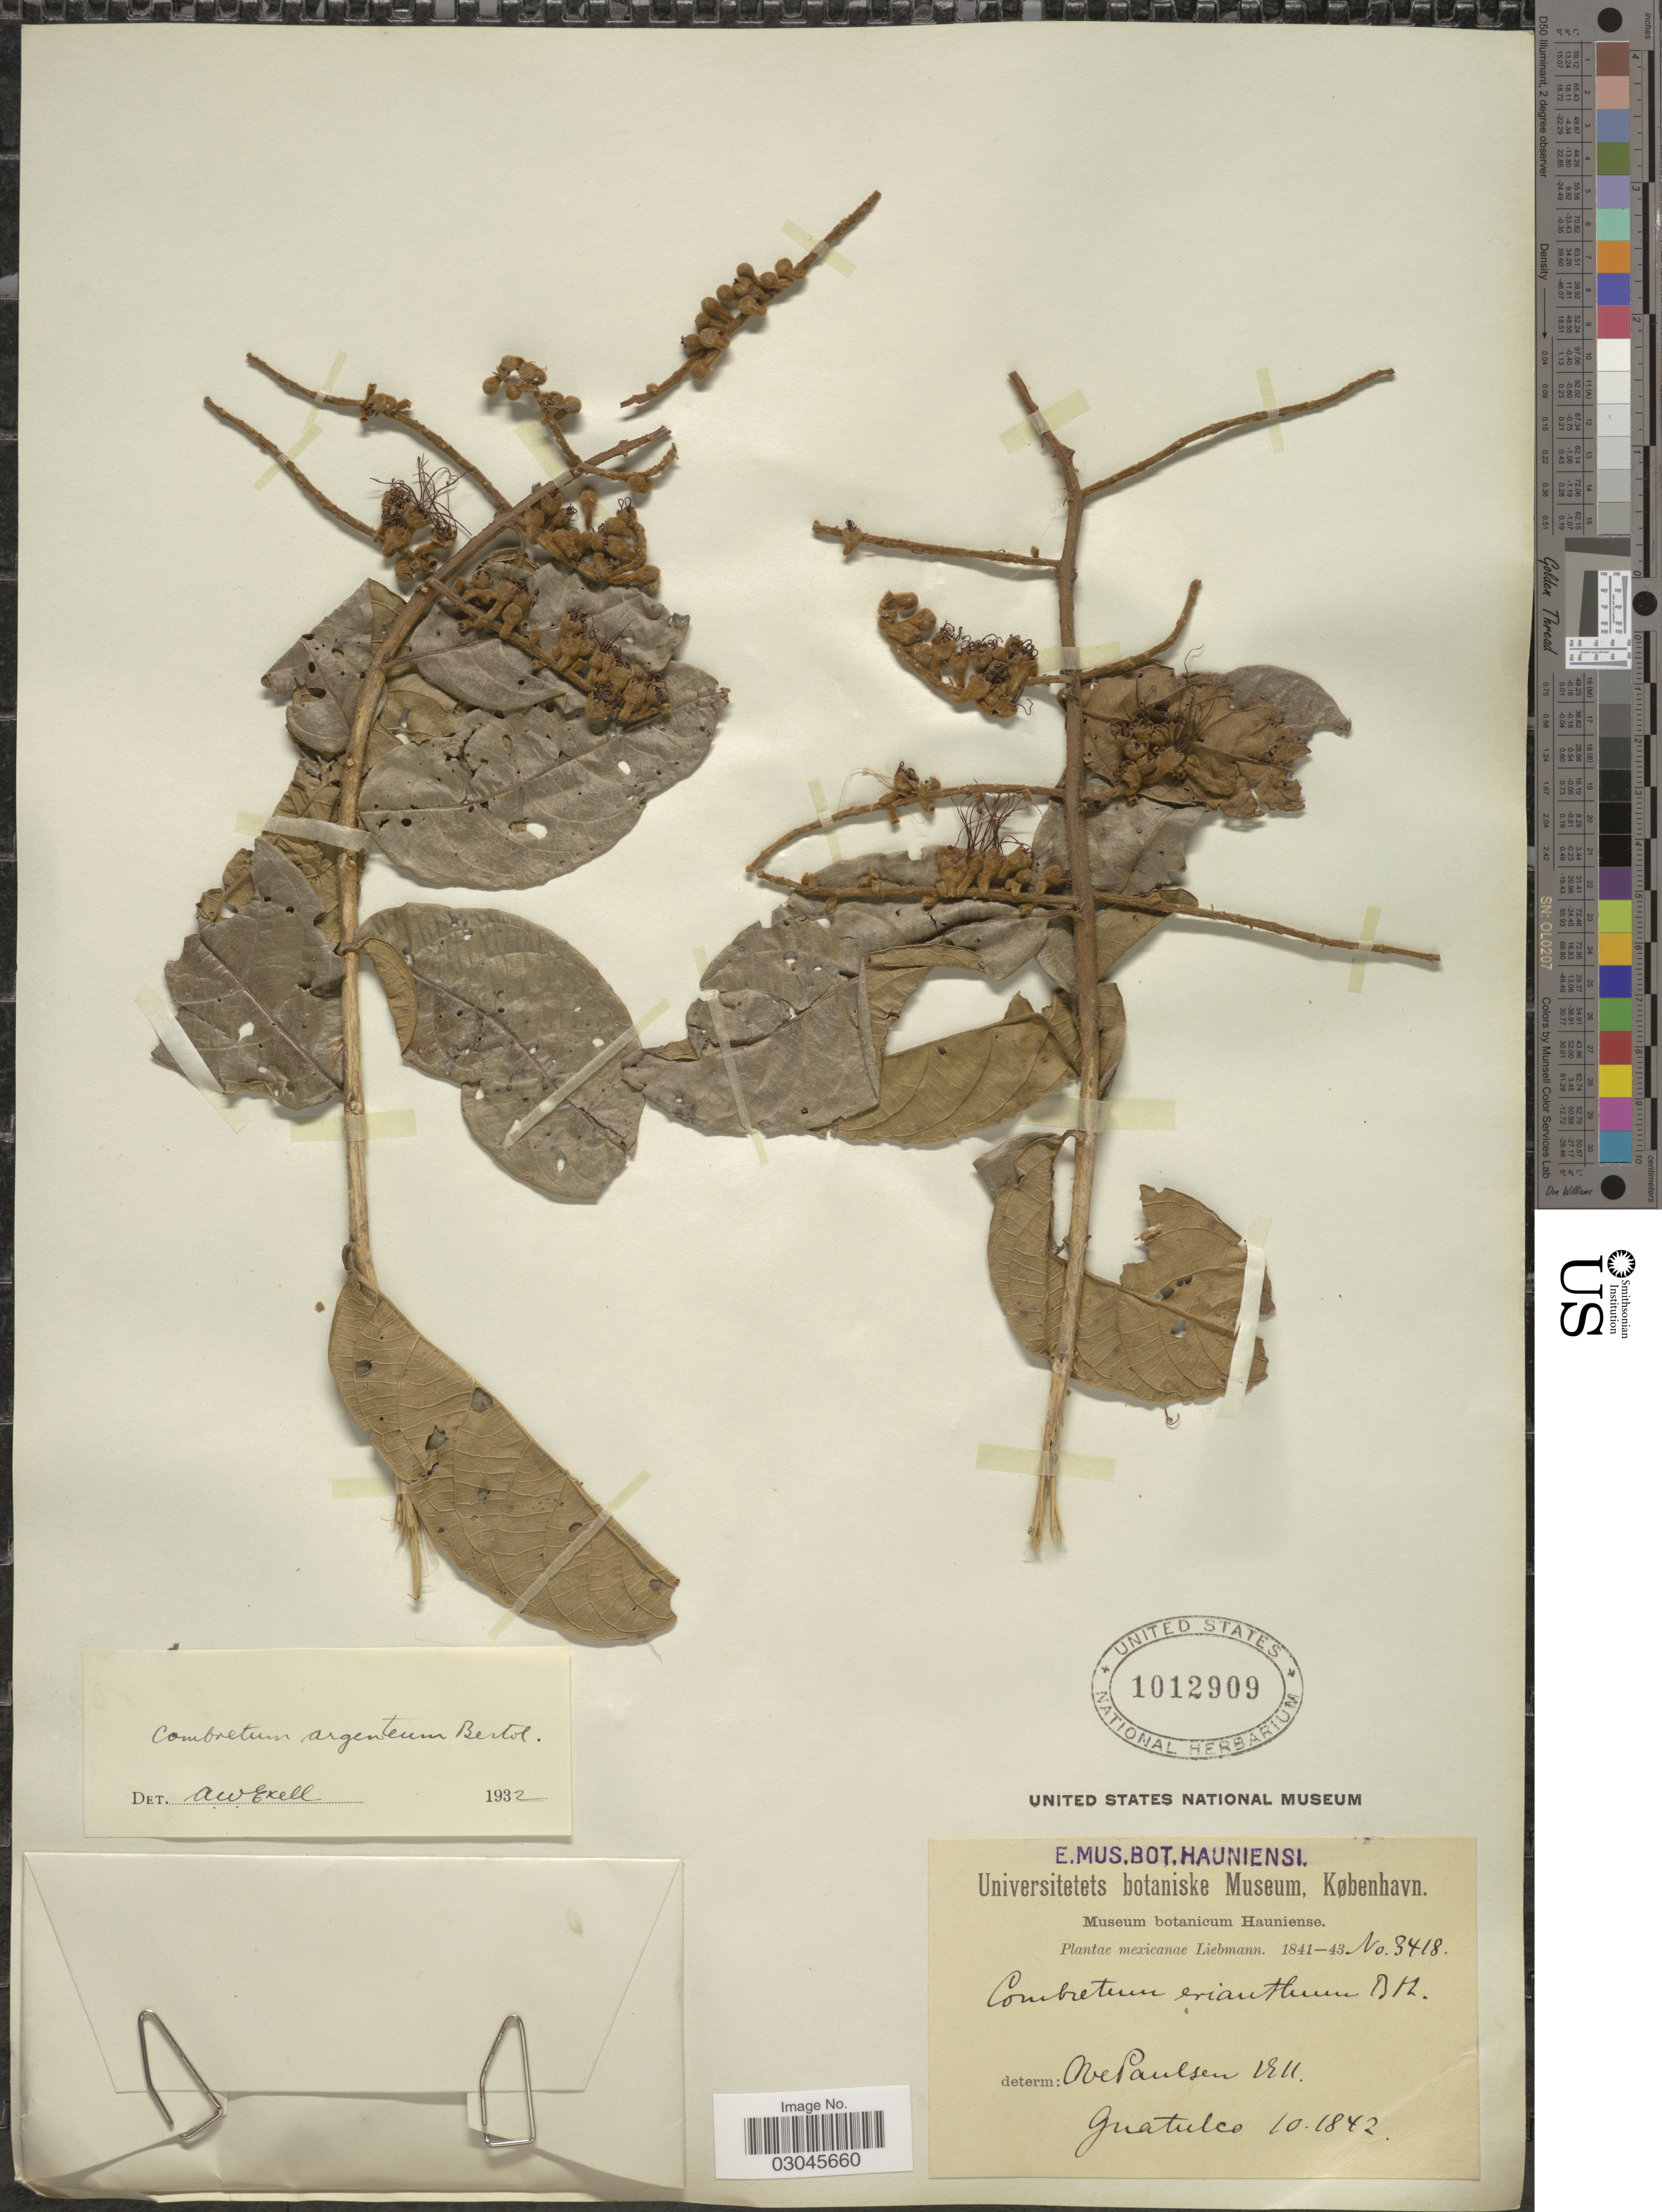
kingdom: Plantae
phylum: Tracheophyta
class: Magnoliopsida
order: Myrtales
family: Combretaceae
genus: Combretum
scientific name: Combretum argenteum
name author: Bertol.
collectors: Liebmann, --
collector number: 3418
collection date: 1842-10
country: Mexico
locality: Guatulco.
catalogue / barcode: US 1012909